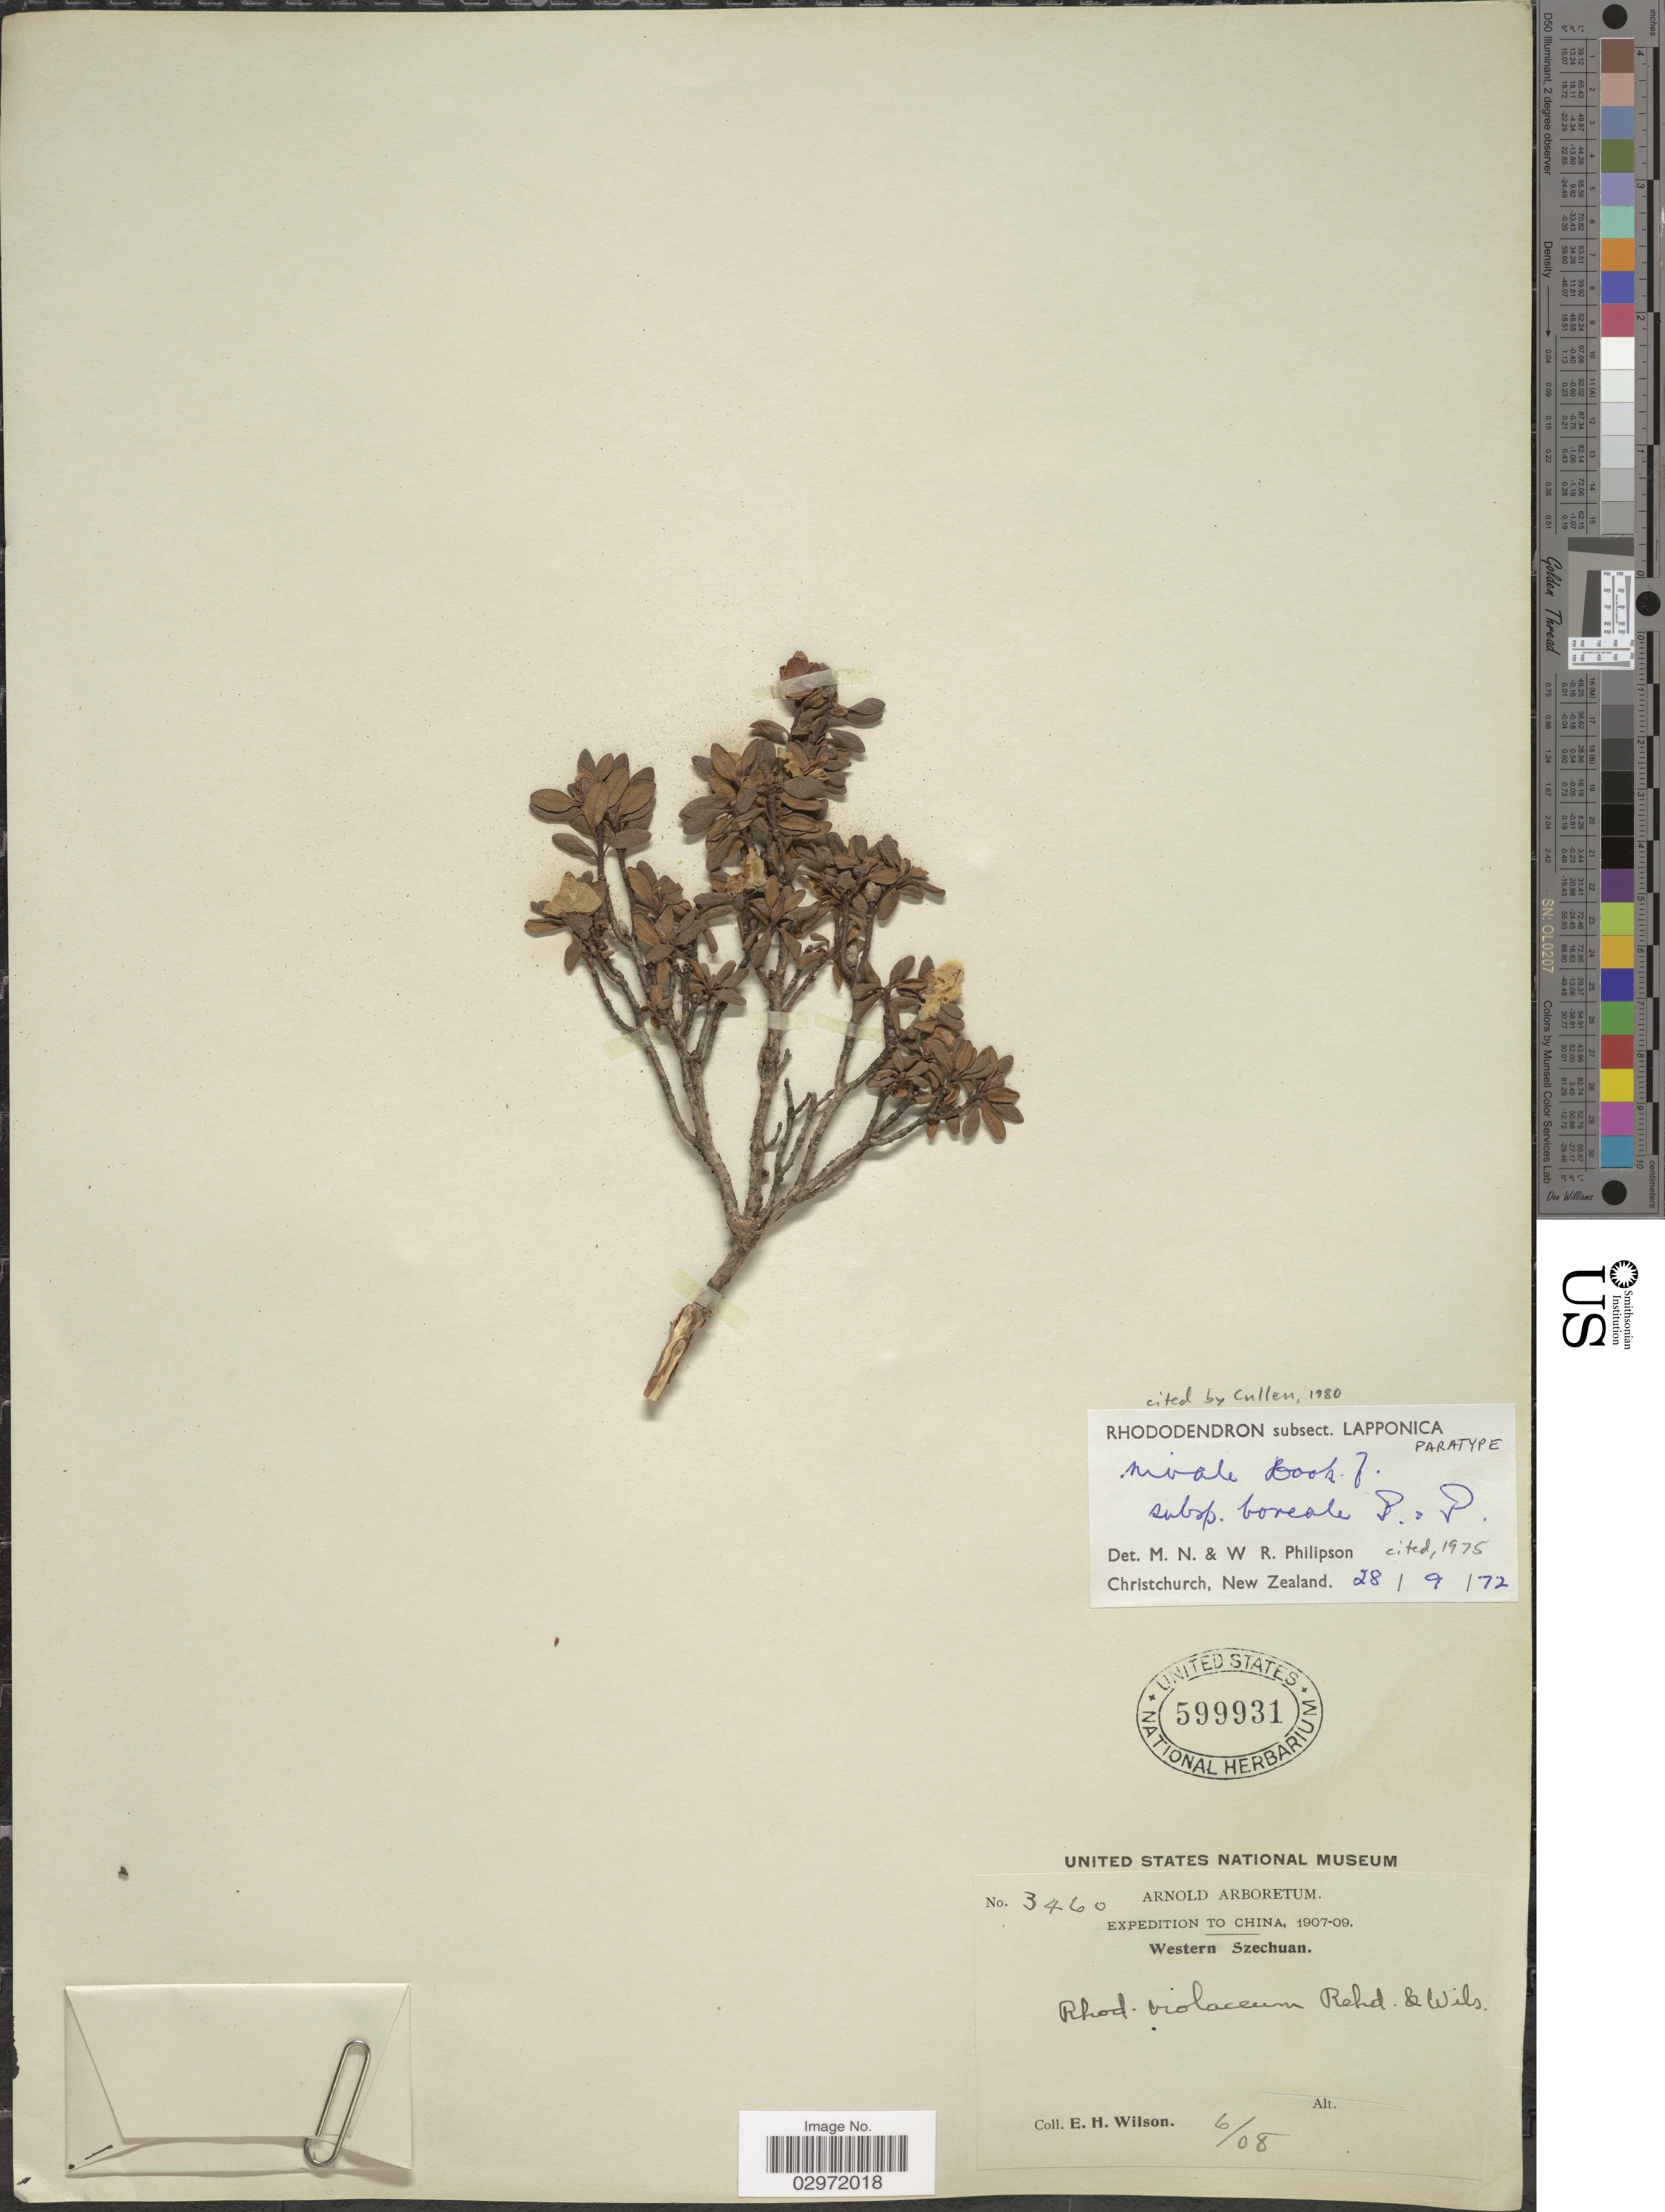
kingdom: Plantae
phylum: Tracheophyta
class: Magnoliopsida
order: Ericales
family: Ericaceae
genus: Rhododendron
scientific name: Rhododendron nivale subsp. boreale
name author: Philipson & M. N. Philipson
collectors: E. Wilson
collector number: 3460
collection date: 1908-06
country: China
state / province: Sichuan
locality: Western Szechuan.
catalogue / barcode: US 599931